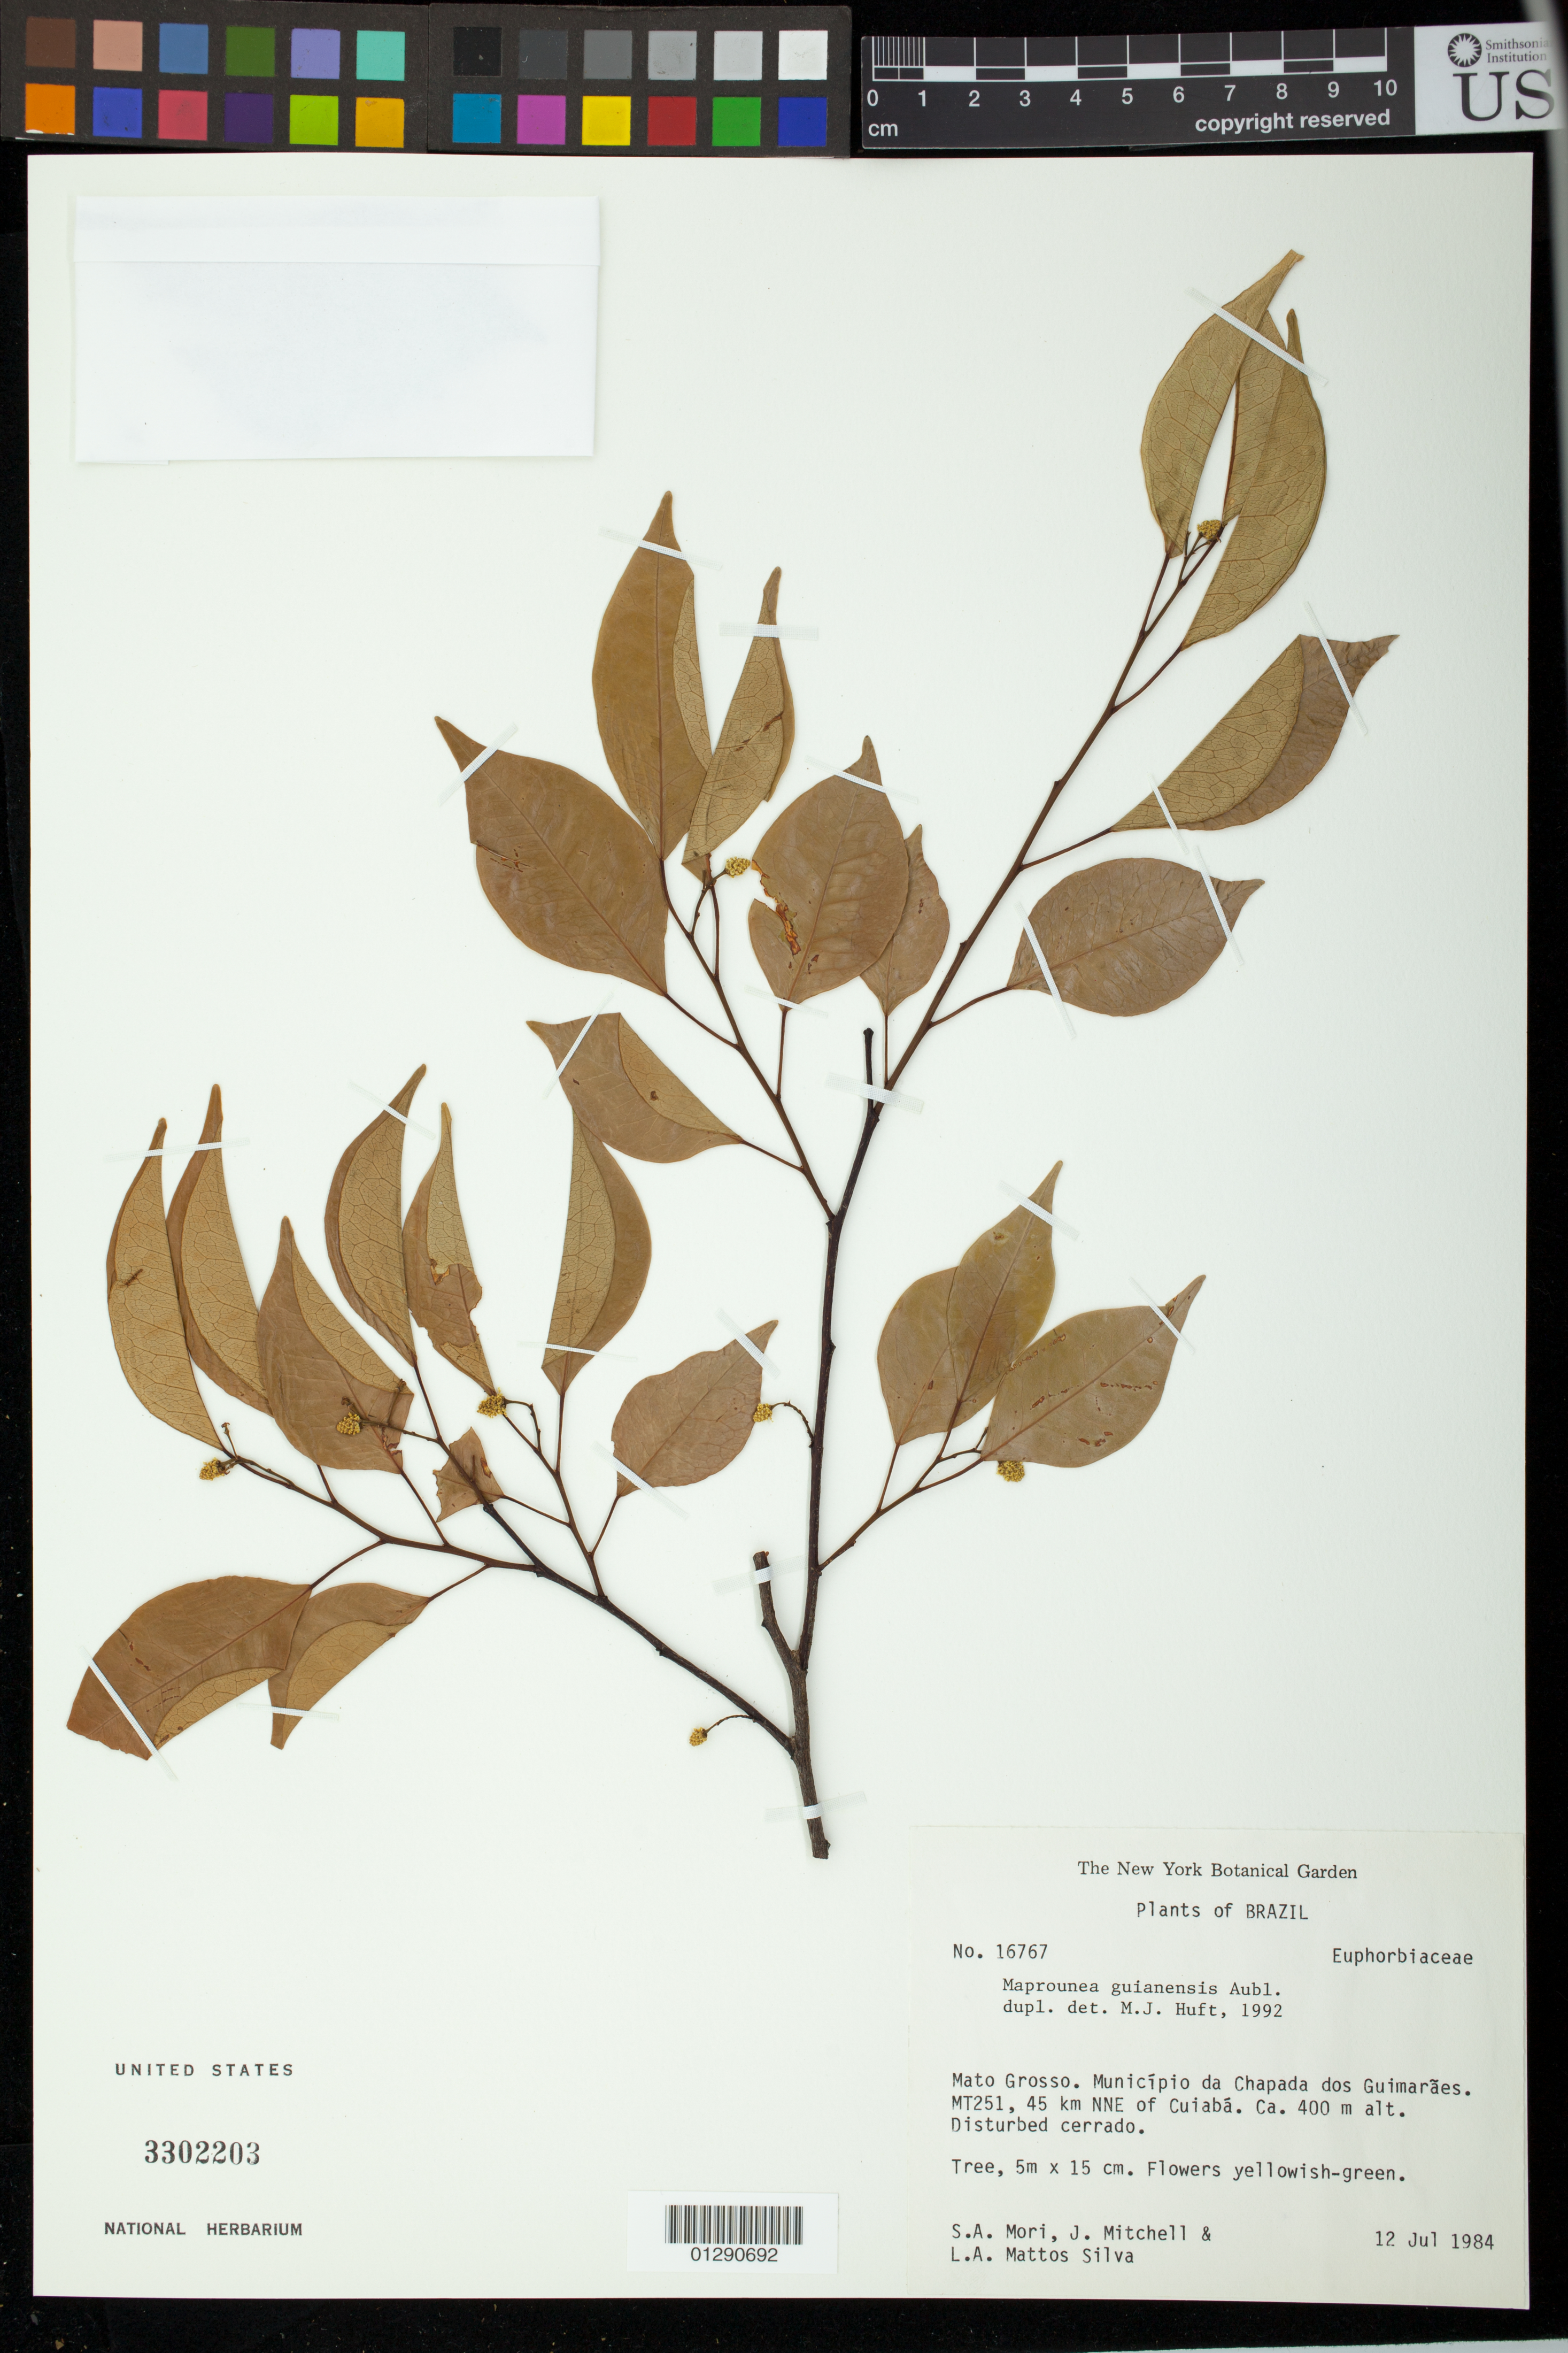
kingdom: Plantae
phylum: Tracheophyta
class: Magnoliopsida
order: Malpighiales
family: Euphorbiaceae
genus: Maprounea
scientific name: Maprounea guianensis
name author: Aubl.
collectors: S. Mori, J. D. Mitchell & L. A. Mattos Silva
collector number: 16767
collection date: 1984-07-12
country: Brazil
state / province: Mato Grosso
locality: Municipio da Chapada dos Guimaraes. MT251, 45 km NNE of Cuiaba.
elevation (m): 400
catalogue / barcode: US 3302203